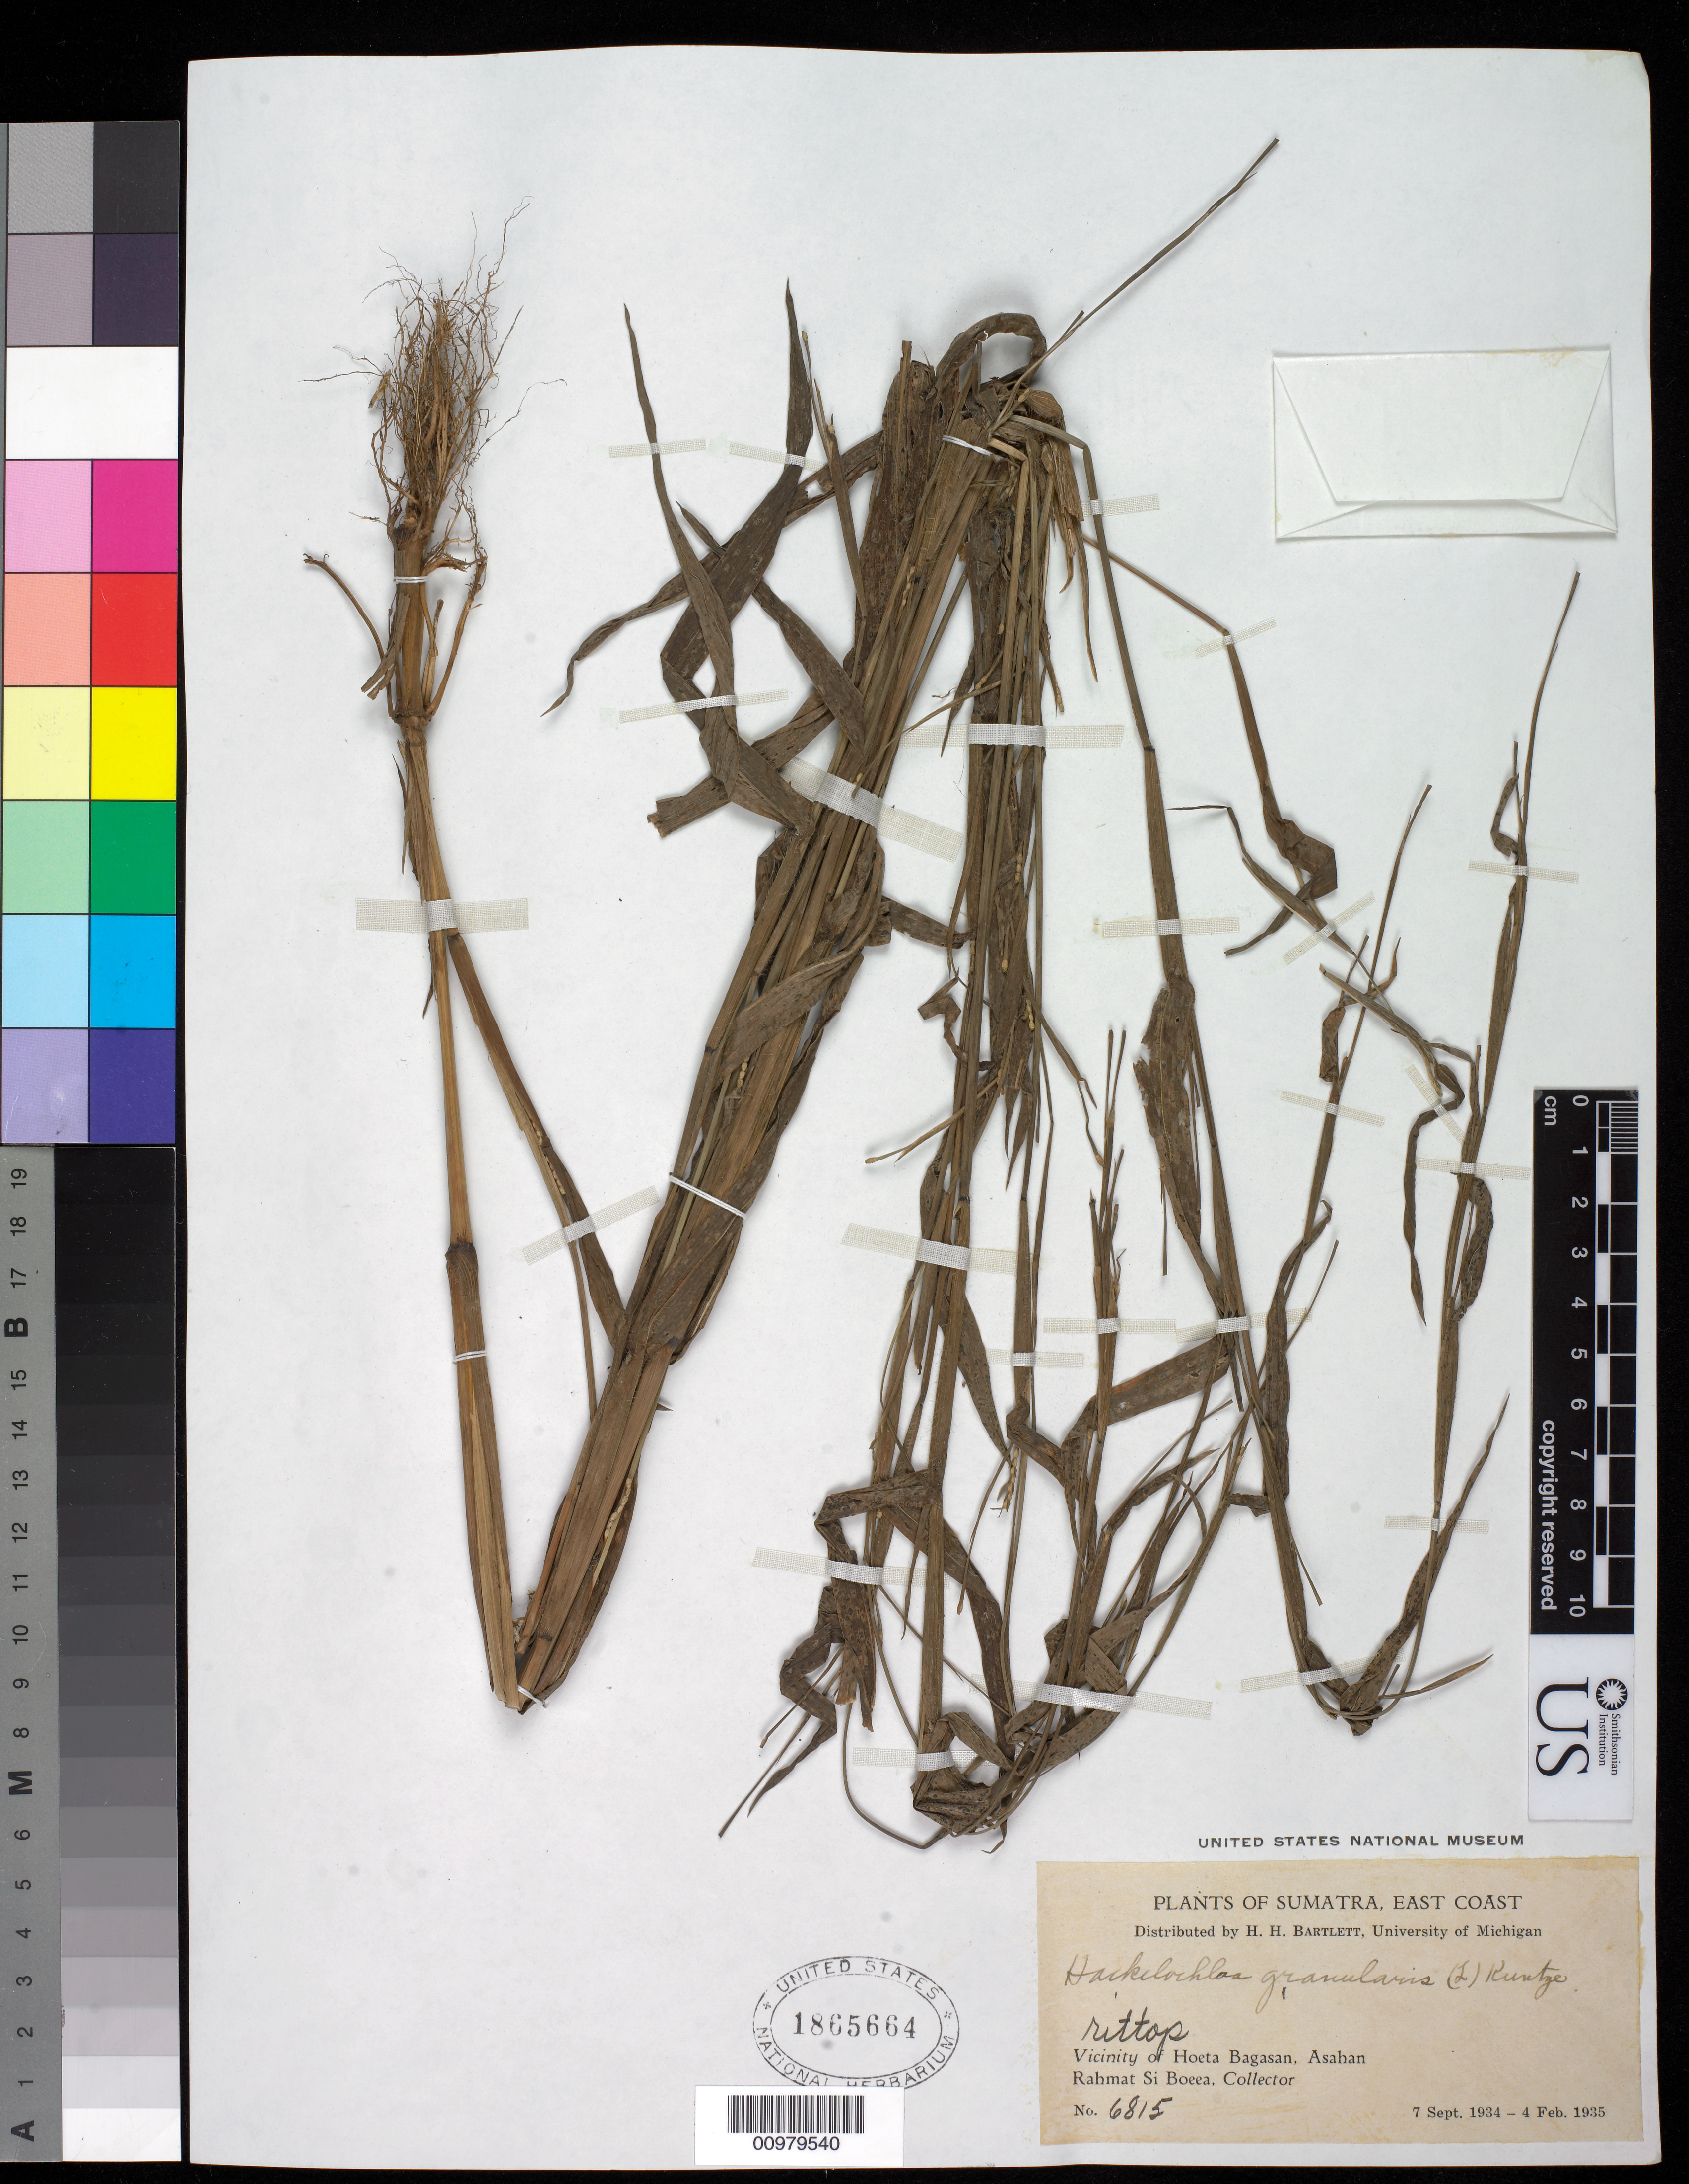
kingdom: Plantae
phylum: Tracheophyta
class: Liliopsida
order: Poales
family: Poaceae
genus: Hackelochloa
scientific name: Hackelochloa granularis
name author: (L.) Kuntze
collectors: Rahmat Si Boeea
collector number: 6815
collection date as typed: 07 Sep 1934 to 04 Feb 1935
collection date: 1934-09-07/1935-02-04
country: Indonesia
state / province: Sumatra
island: Sumatra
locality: (East Coast) Vicinity of Hoeta Bagasan, Asahan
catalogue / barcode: US 1865664